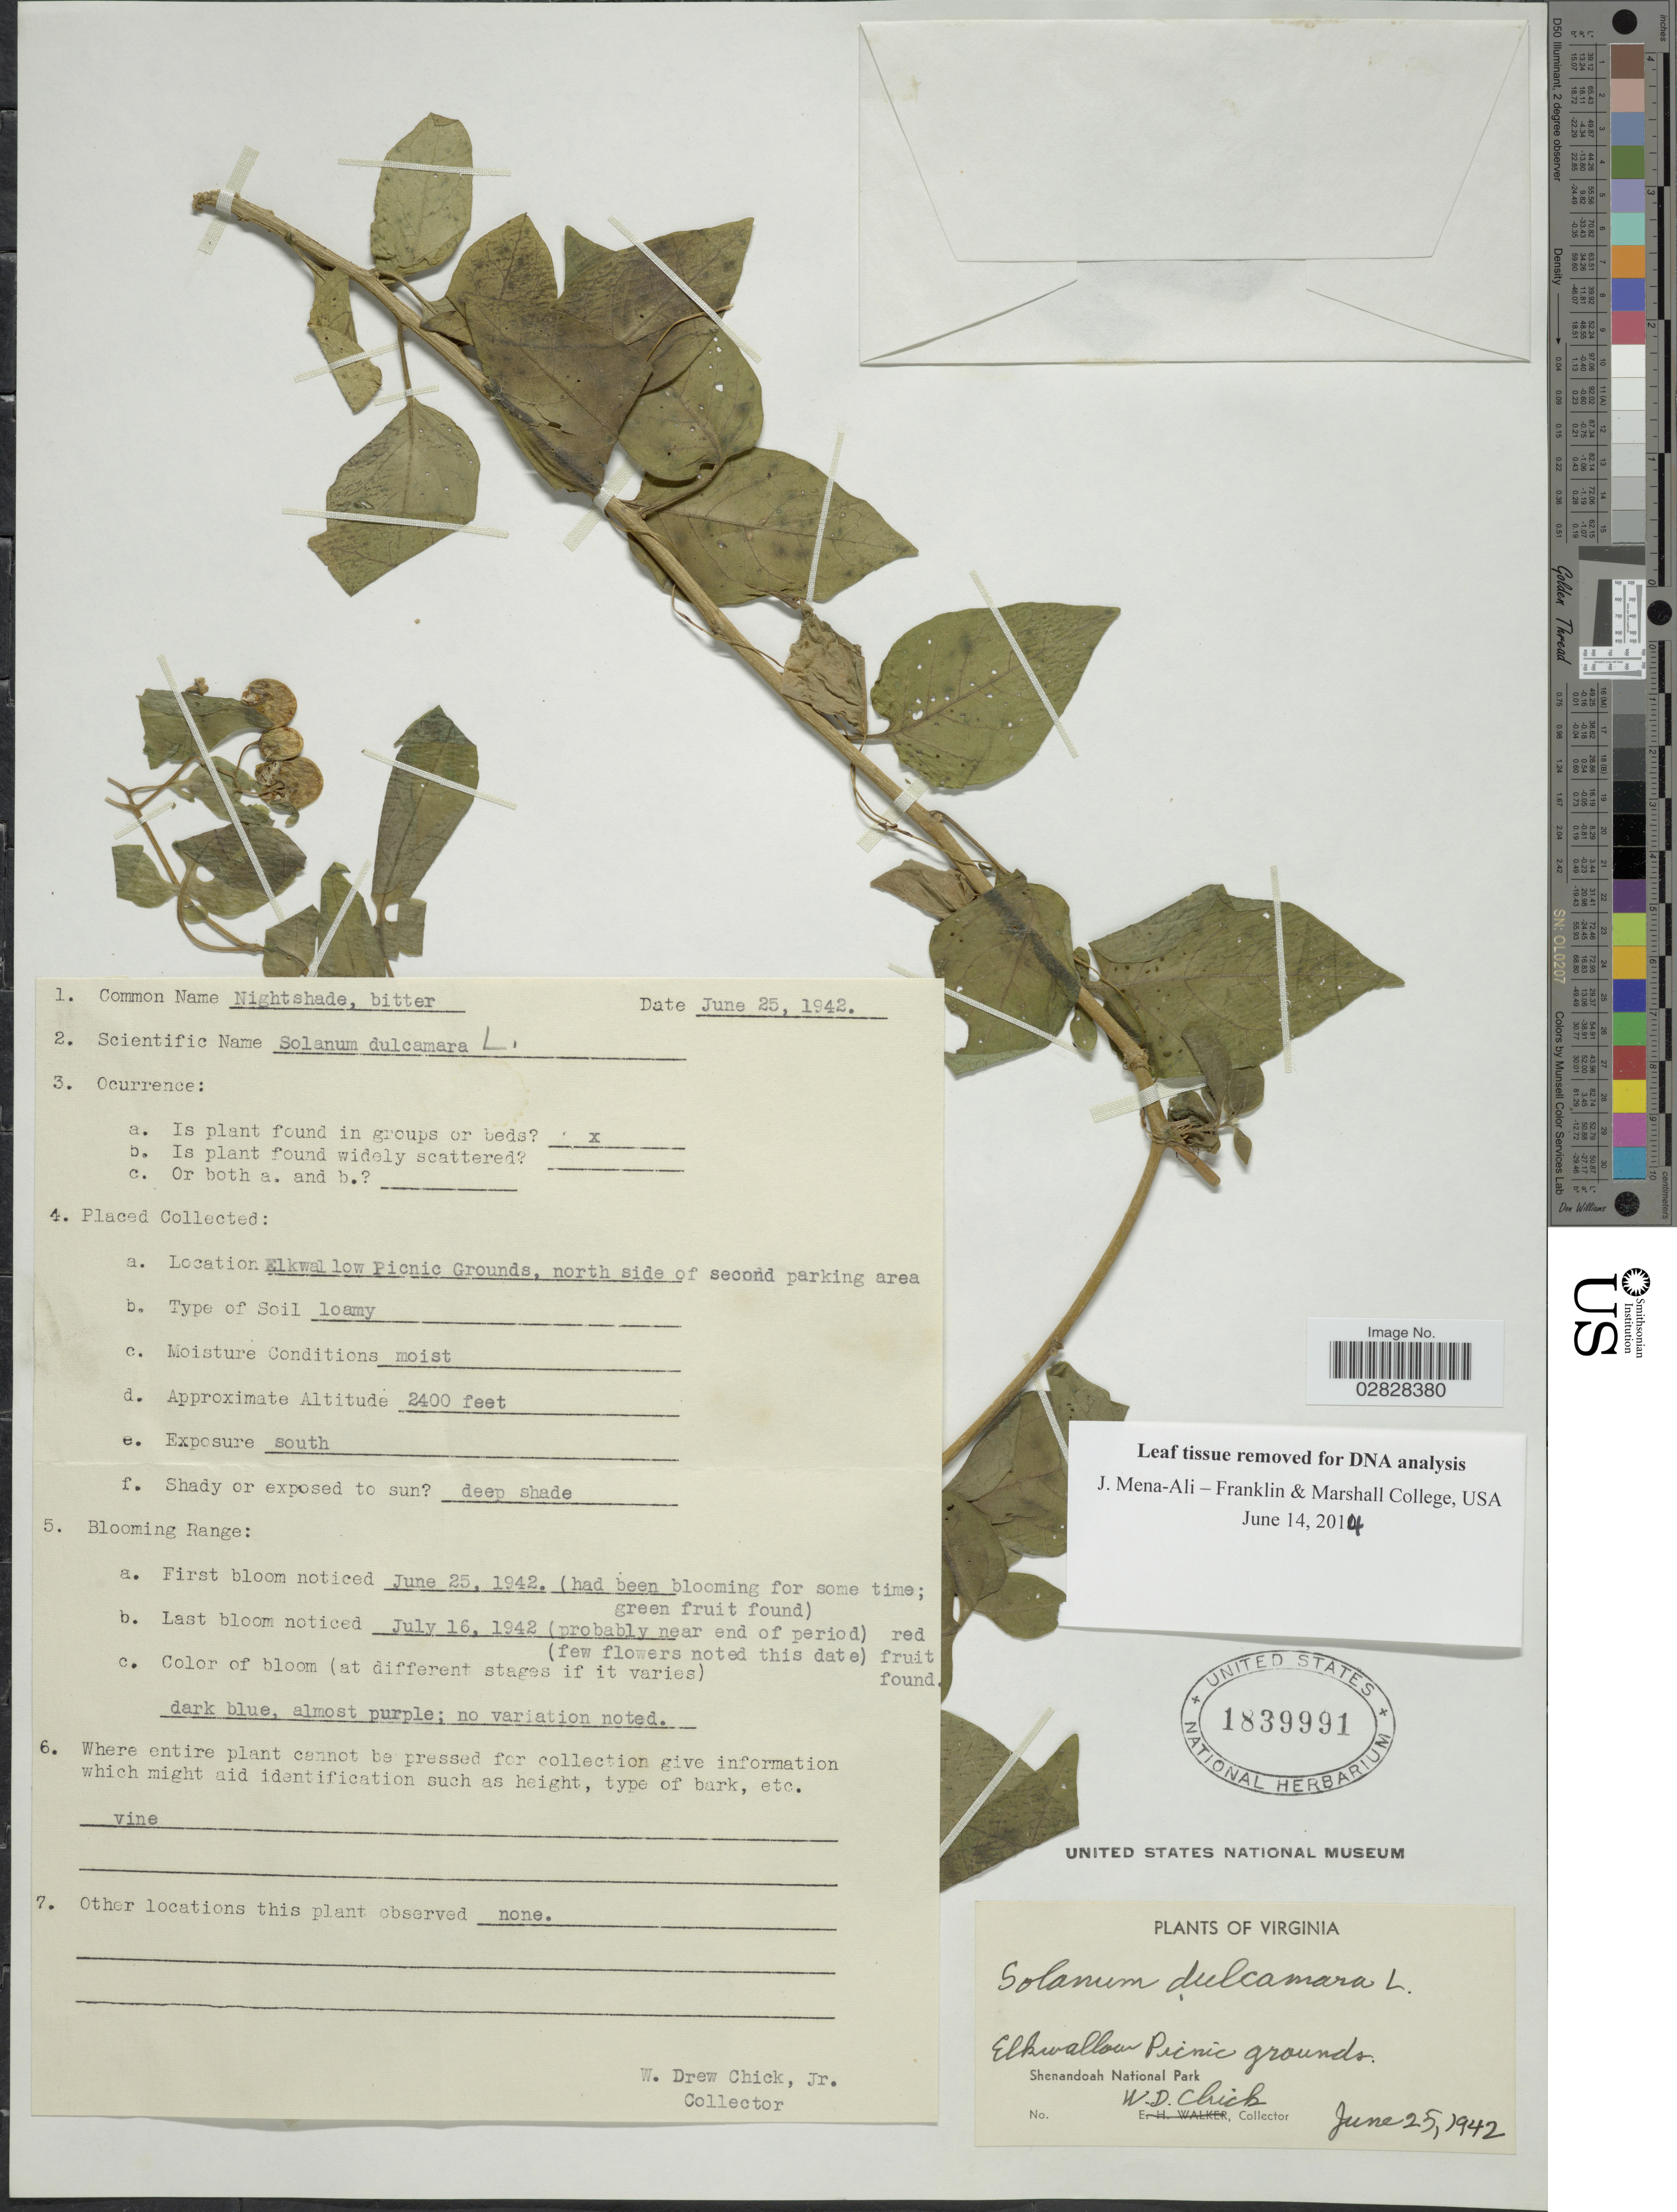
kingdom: Plantae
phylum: Tracheophyta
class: Magnoliopsida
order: Solanales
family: Solanaceae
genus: Solanum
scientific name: Solanum dulcamara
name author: L.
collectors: W. Chick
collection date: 1942-06-25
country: United States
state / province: Virginia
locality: Elkwallow Picnic Grounds, north side of seconda parking area. Shenandoah National Park.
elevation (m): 732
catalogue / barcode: US 1839991